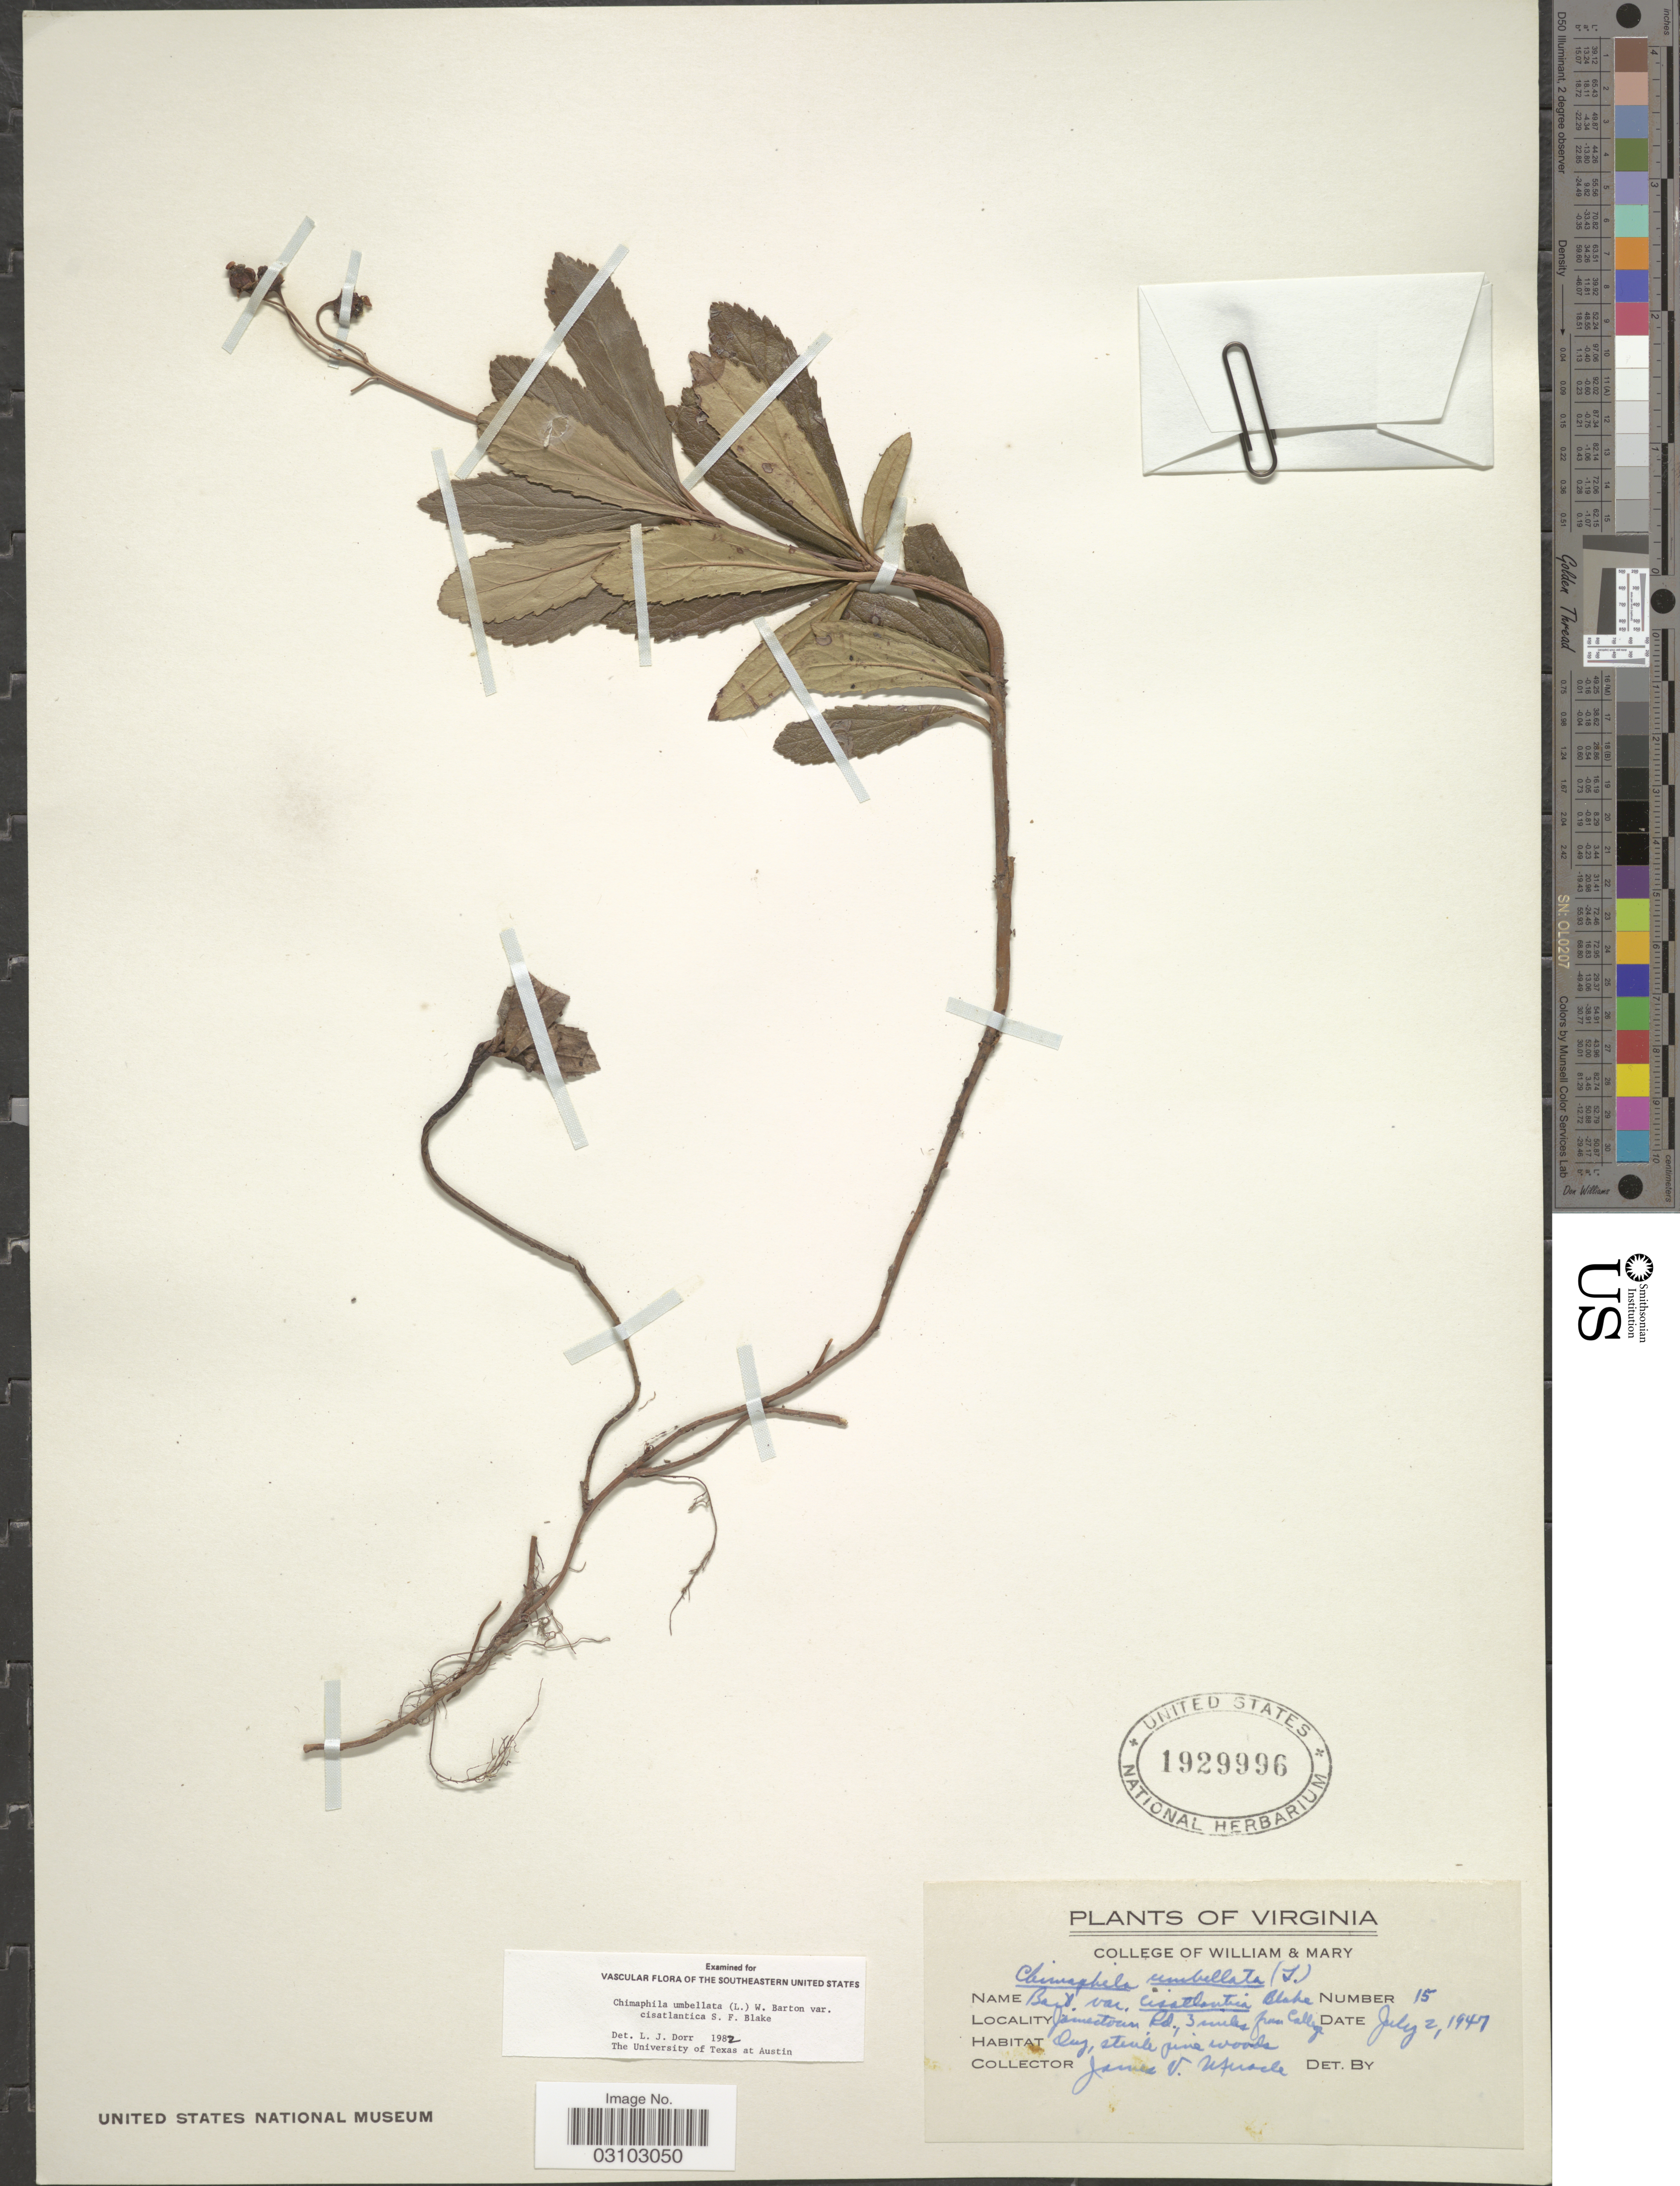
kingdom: Plantae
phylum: Tracheophyta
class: Magnoliopsida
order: Ericales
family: Ericaceae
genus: Chimaphila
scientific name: Chimaphila umbellata subsp. cisatlantica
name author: (S.F. Blake) Hultén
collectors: J. Miracle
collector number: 15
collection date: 1947-07-02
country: United States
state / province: Virginia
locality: Jamestown Rd., 3 miles from College.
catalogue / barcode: US 1929996